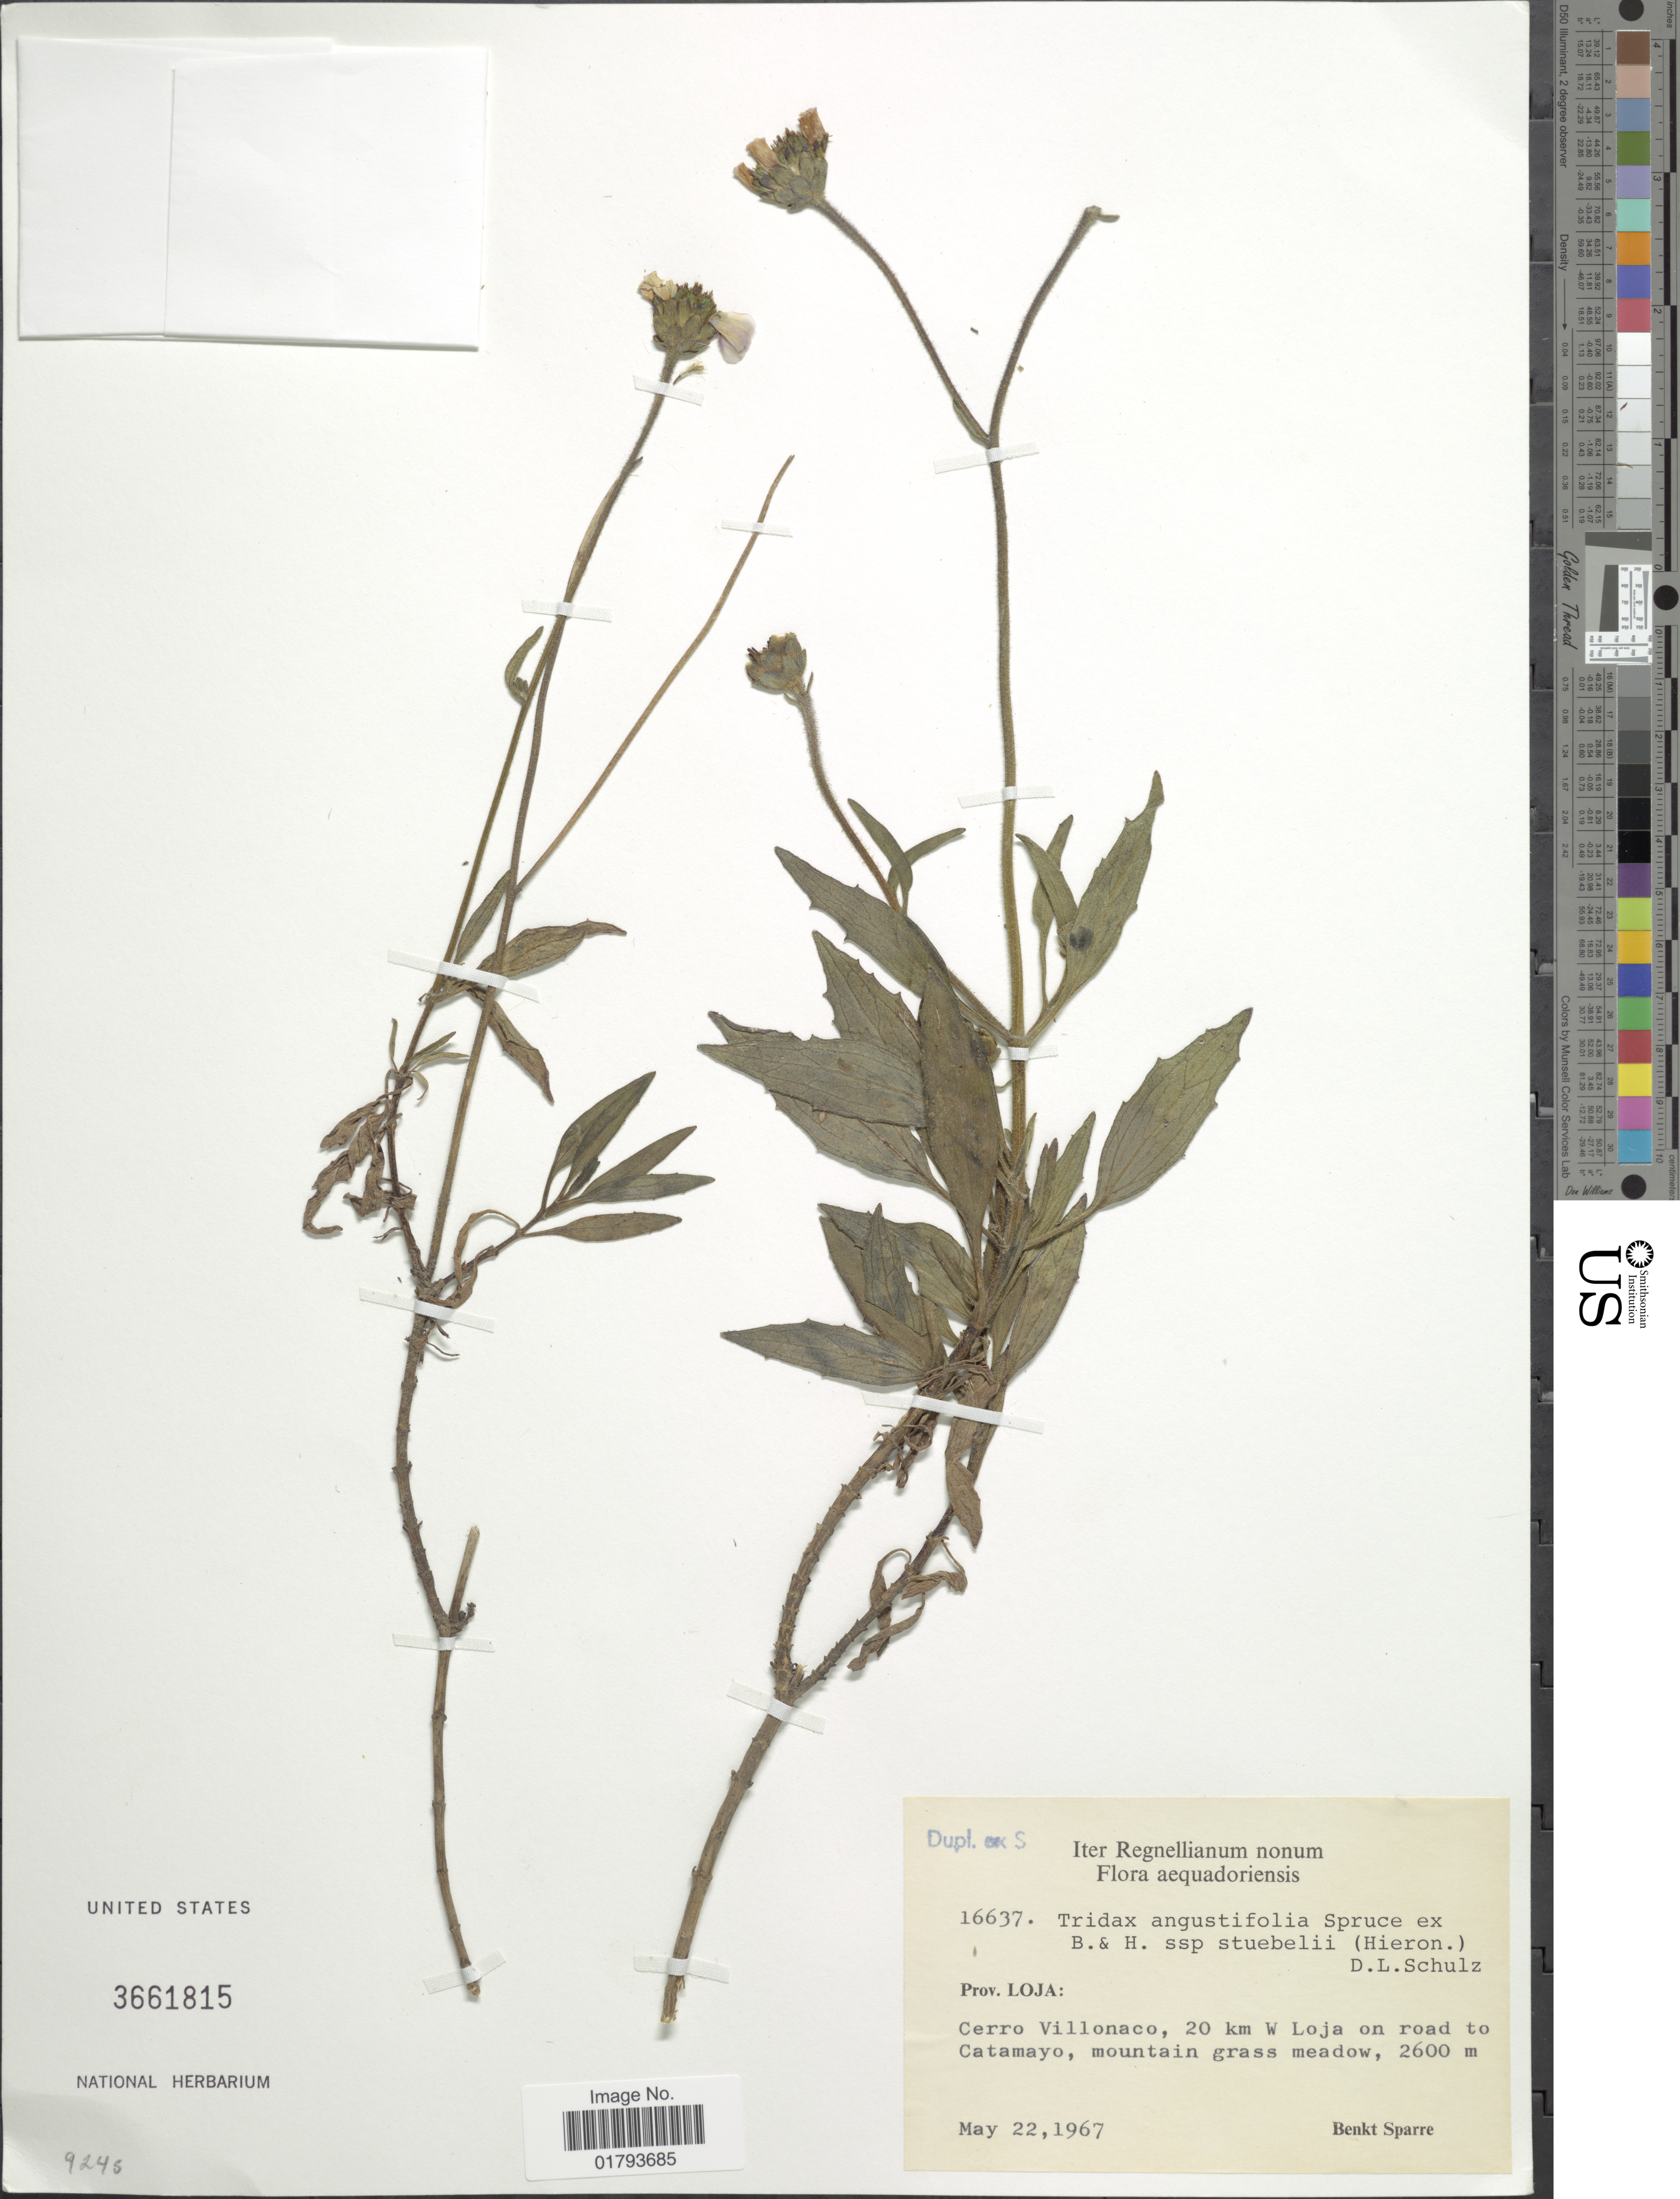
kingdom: Plantae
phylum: Tracheophyta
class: Magnoliopsida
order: Asterales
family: Asteraceae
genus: Tridax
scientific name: Tridax angustifolia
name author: Spruce ex Benth. & Hook. f.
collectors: B. Sparre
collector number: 16637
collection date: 1967-05-22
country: Ecuador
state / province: Loja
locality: Cerro Villonaco, 20 km W Loja on road to Catamayo, mountain grass meadow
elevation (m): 2600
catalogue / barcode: US 3661815